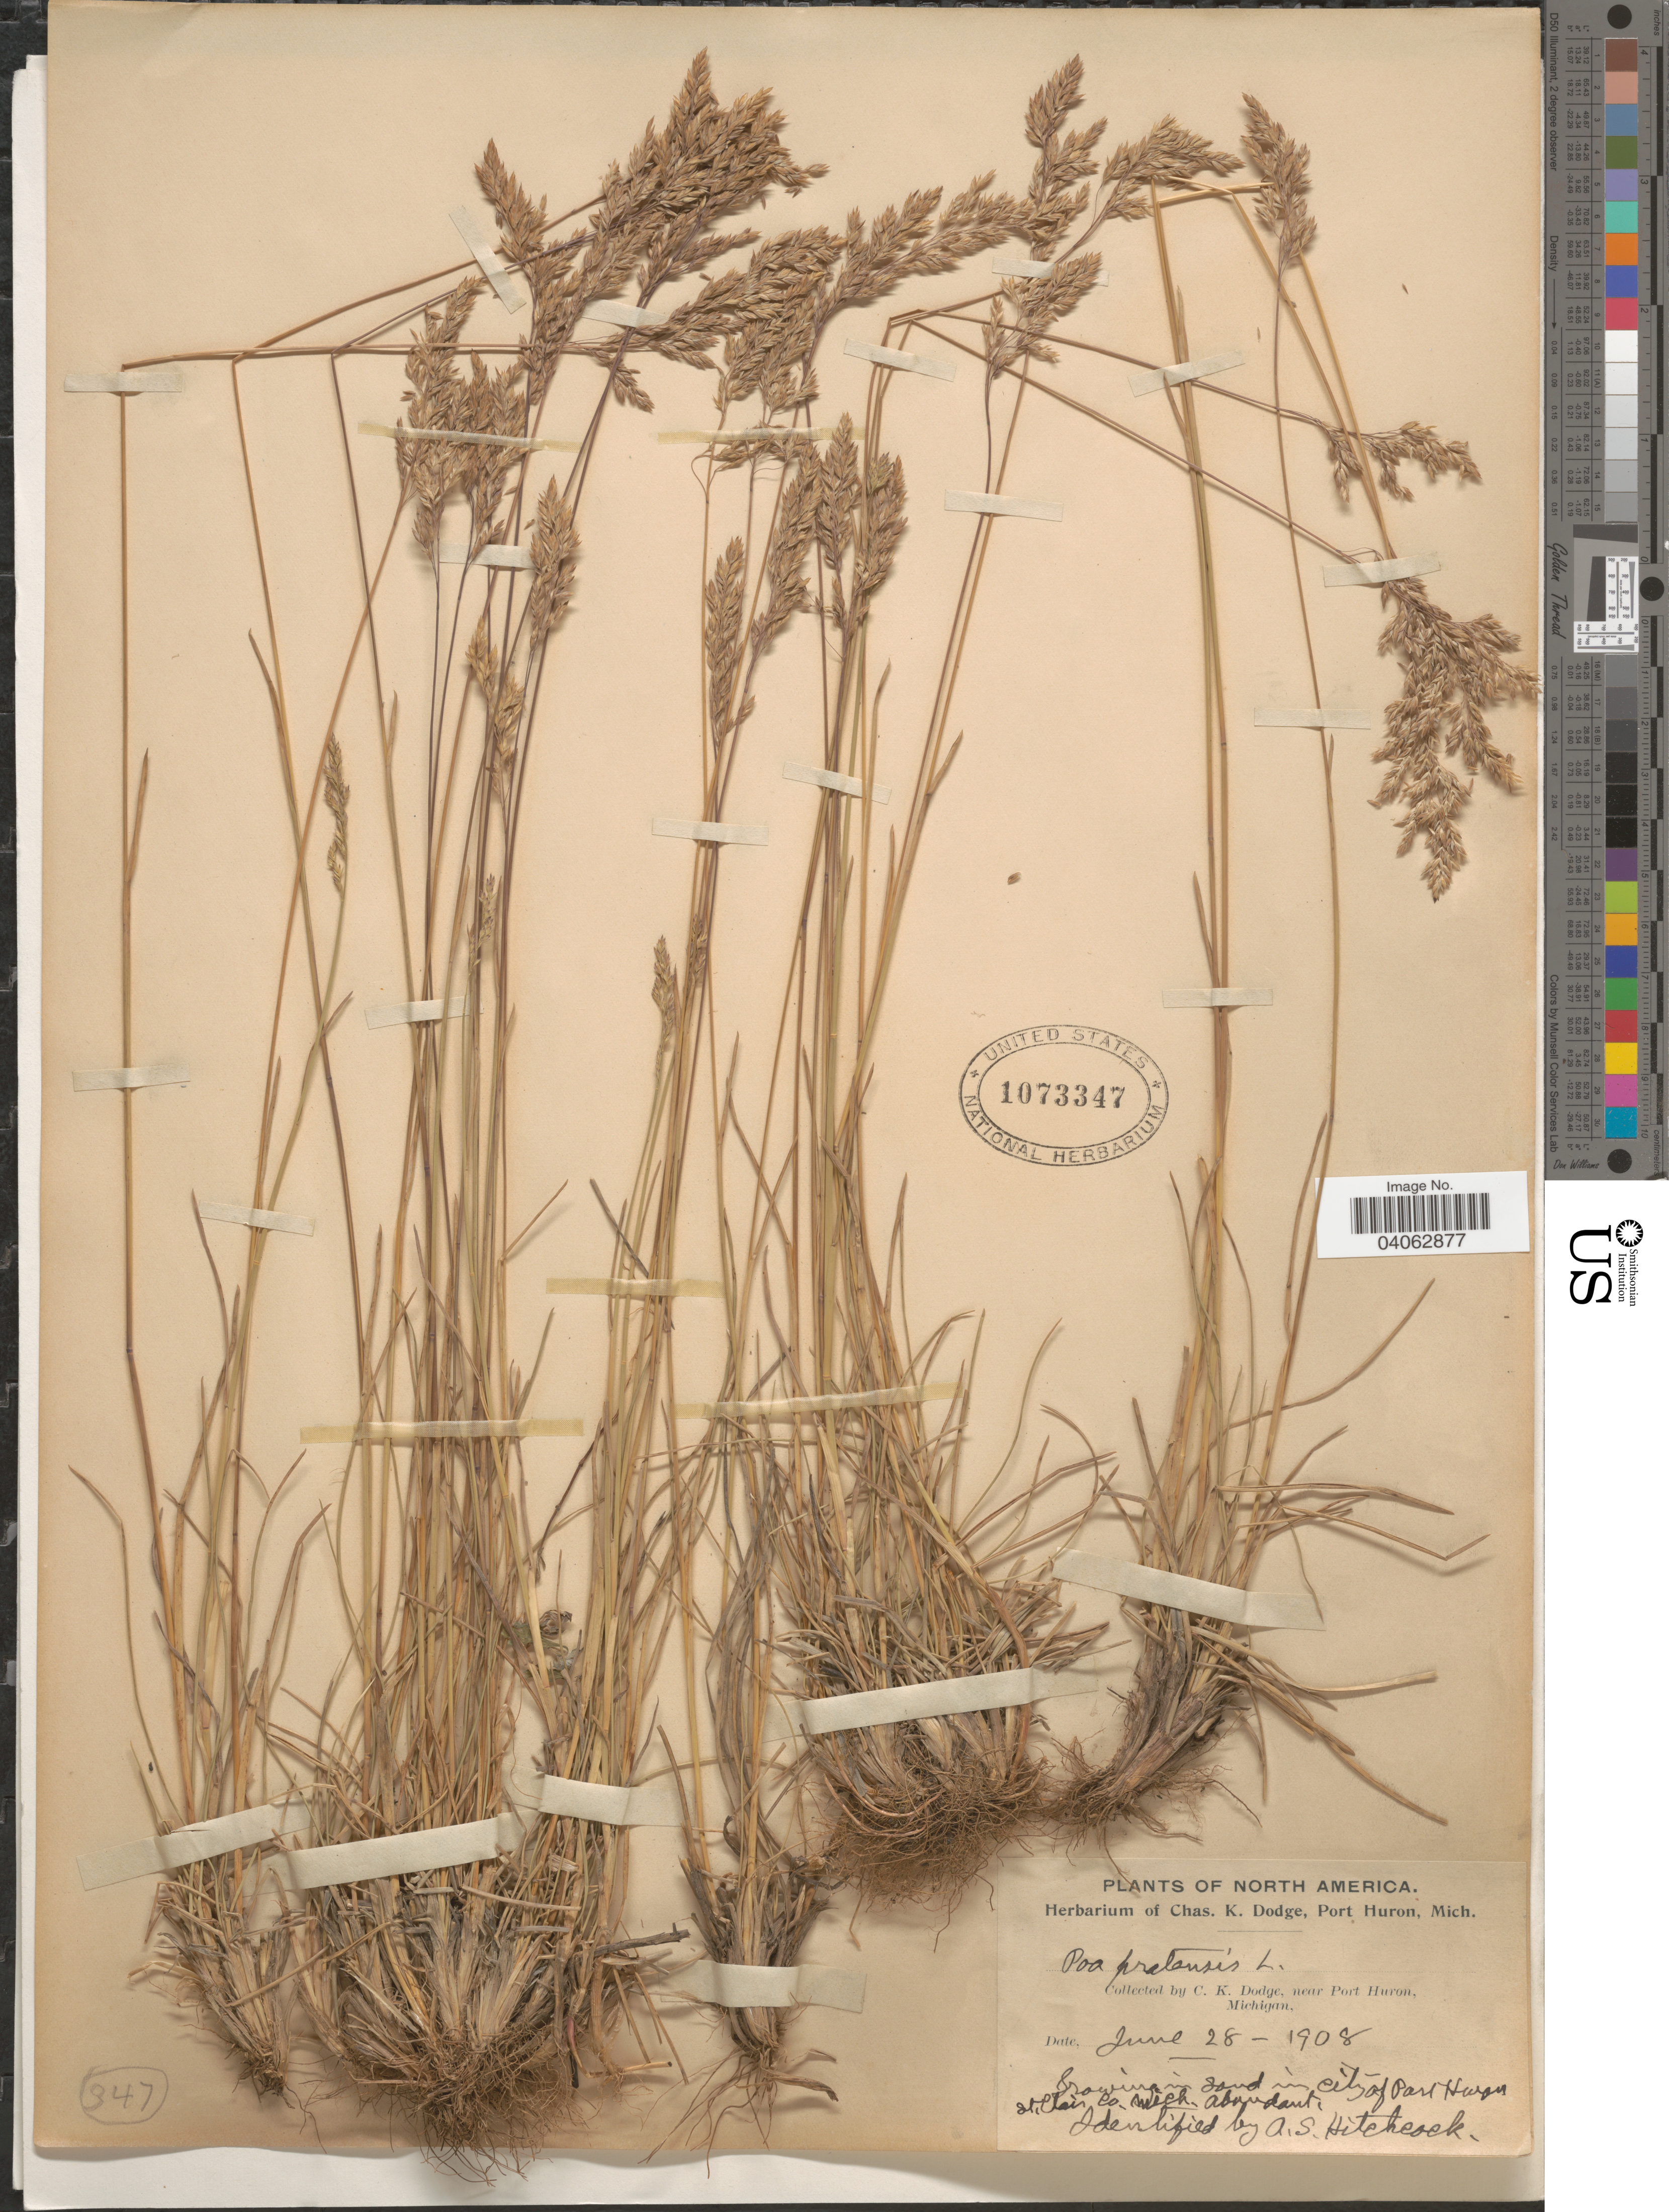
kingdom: Plantae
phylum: Tracheophyta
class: Liliopsida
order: Poales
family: Poaceae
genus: Poa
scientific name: Poa pratensis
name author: L.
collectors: C. K. Dodge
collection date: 1908-06-28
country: United States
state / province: Michigan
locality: Near Port Huron. In City of Port Huron. St. Clair Co.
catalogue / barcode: US 1073347